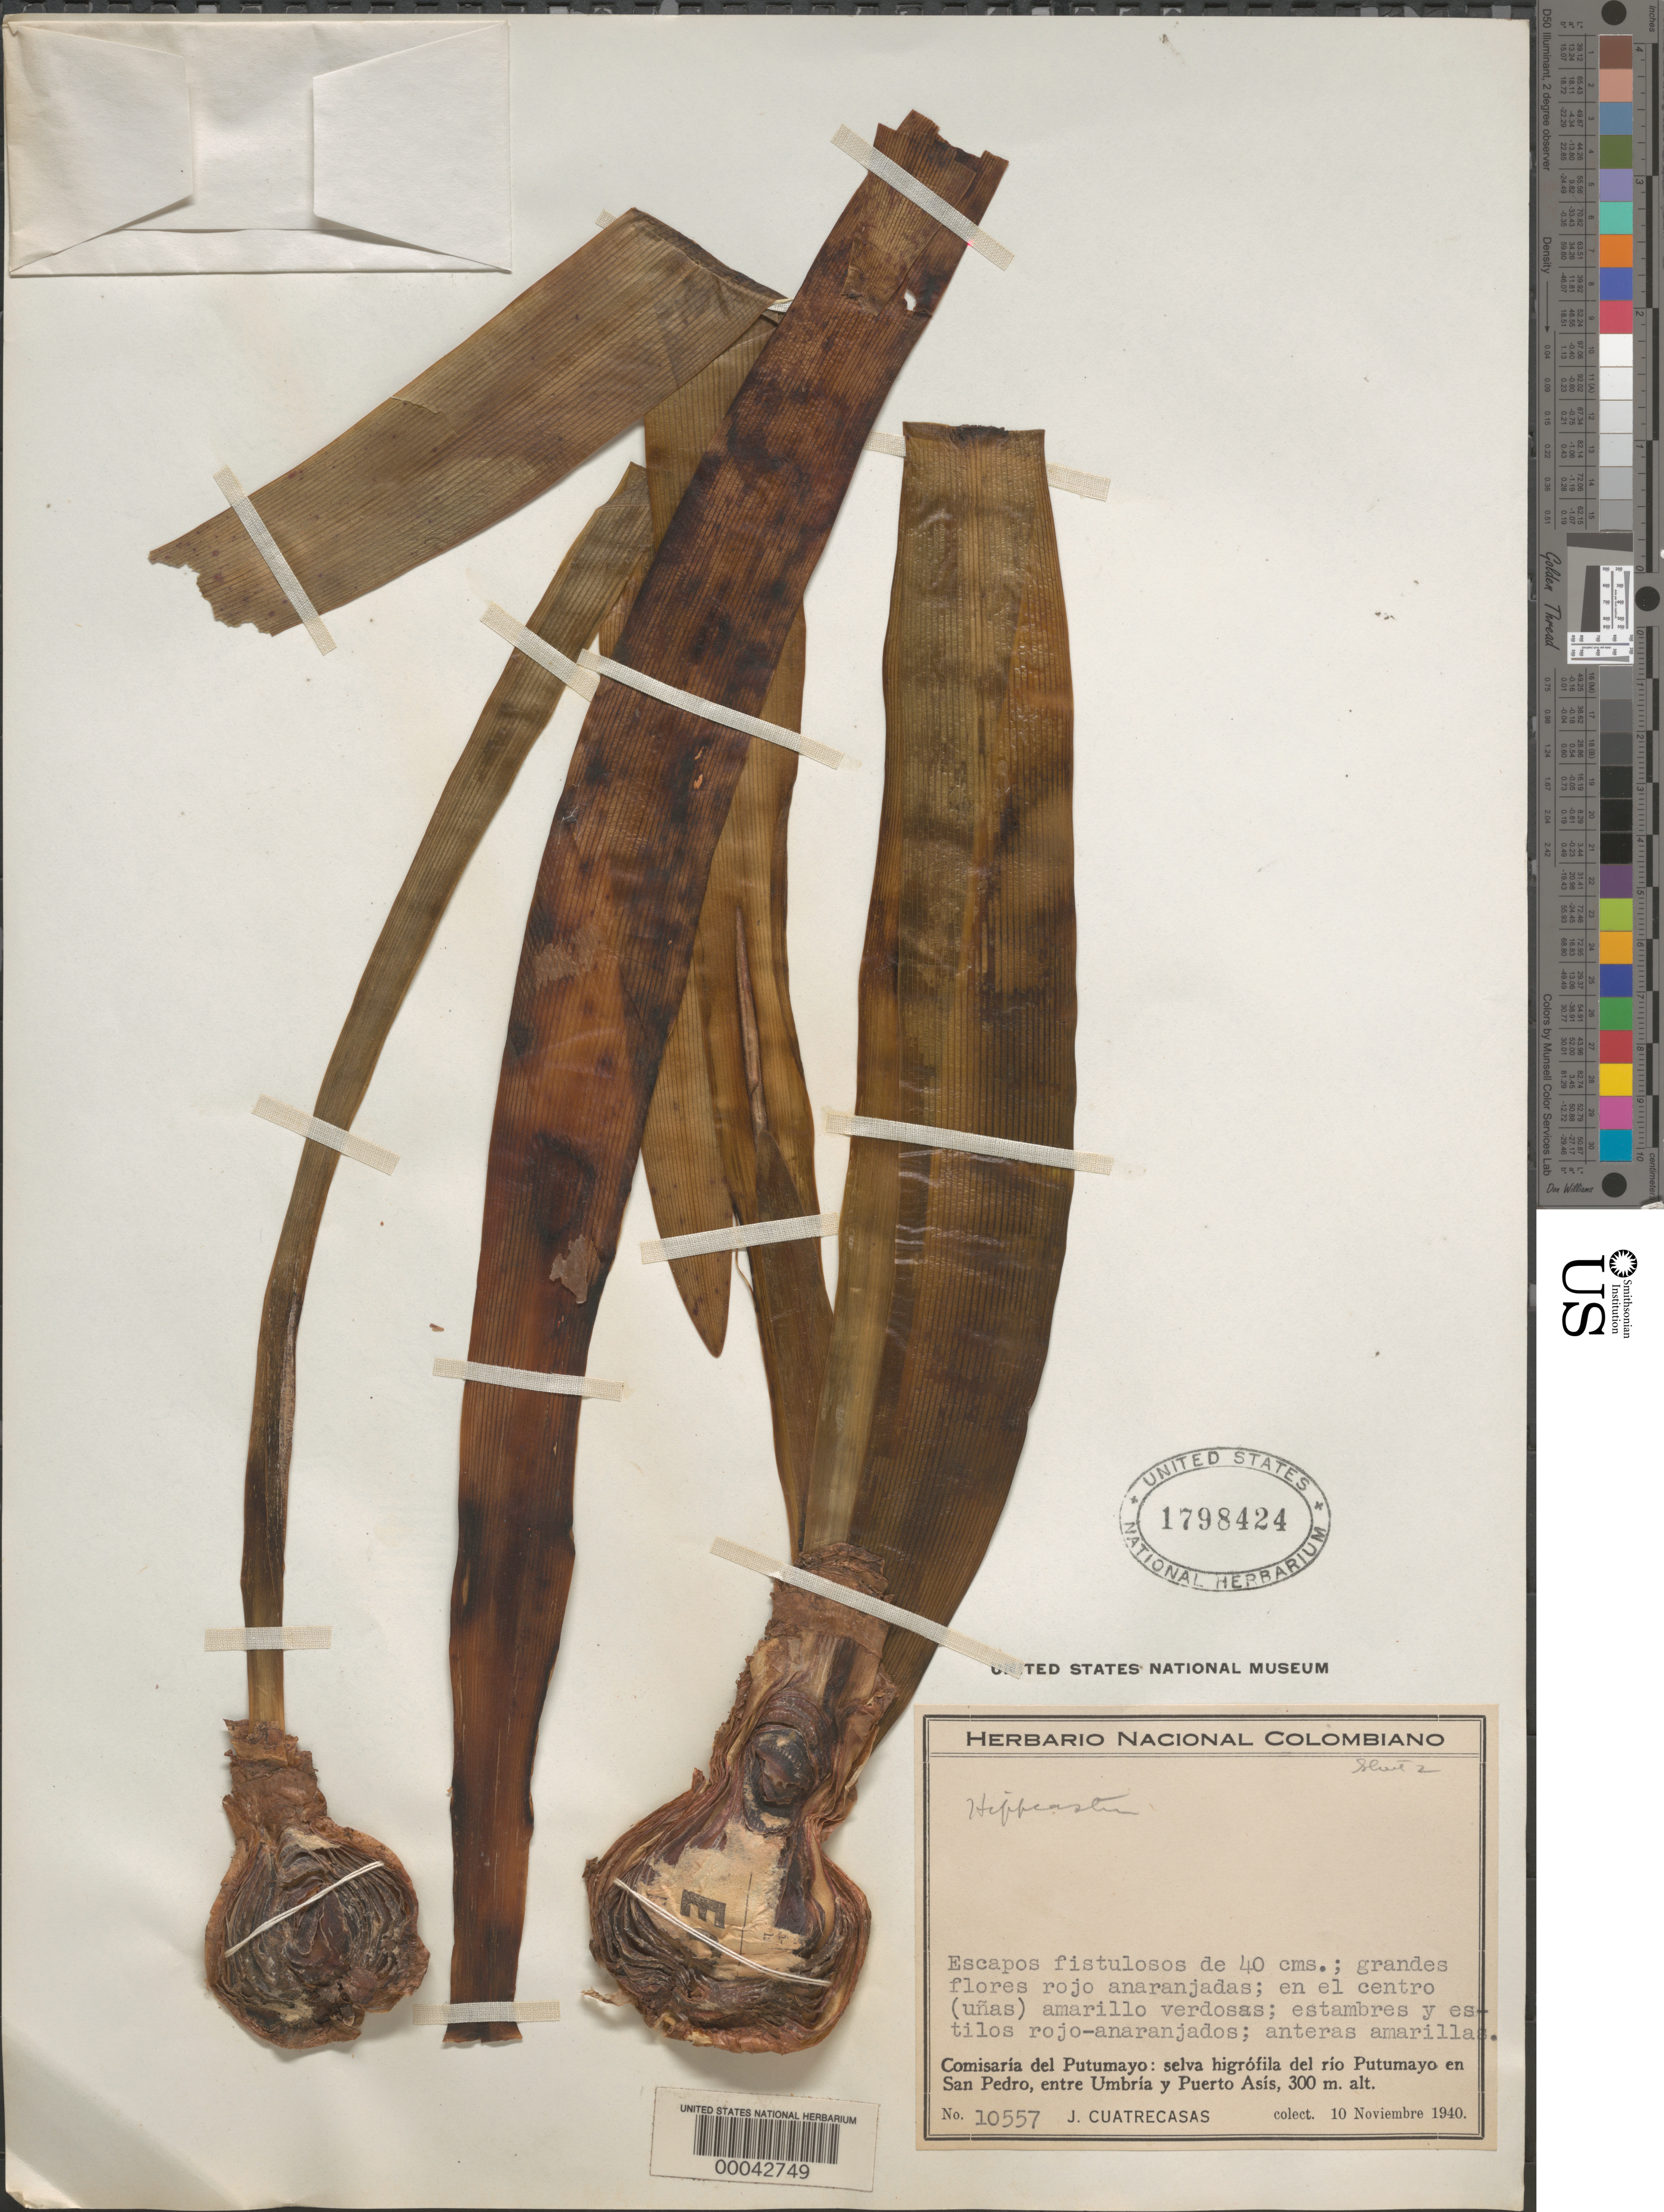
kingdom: Plantae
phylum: Tracheophyta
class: Liliopsida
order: Asparagales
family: Amaryllidaceae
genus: Hippeastrum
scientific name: Hippeastrum sp.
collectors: J. Cuatrecasas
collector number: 10557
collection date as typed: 10 Nov 1940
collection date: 1940-11-10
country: Colombia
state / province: Putumayo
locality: Jungle of the River Putumayo in San Pedro between Umbria and Puerto Asis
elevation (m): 300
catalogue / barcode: US 1798424